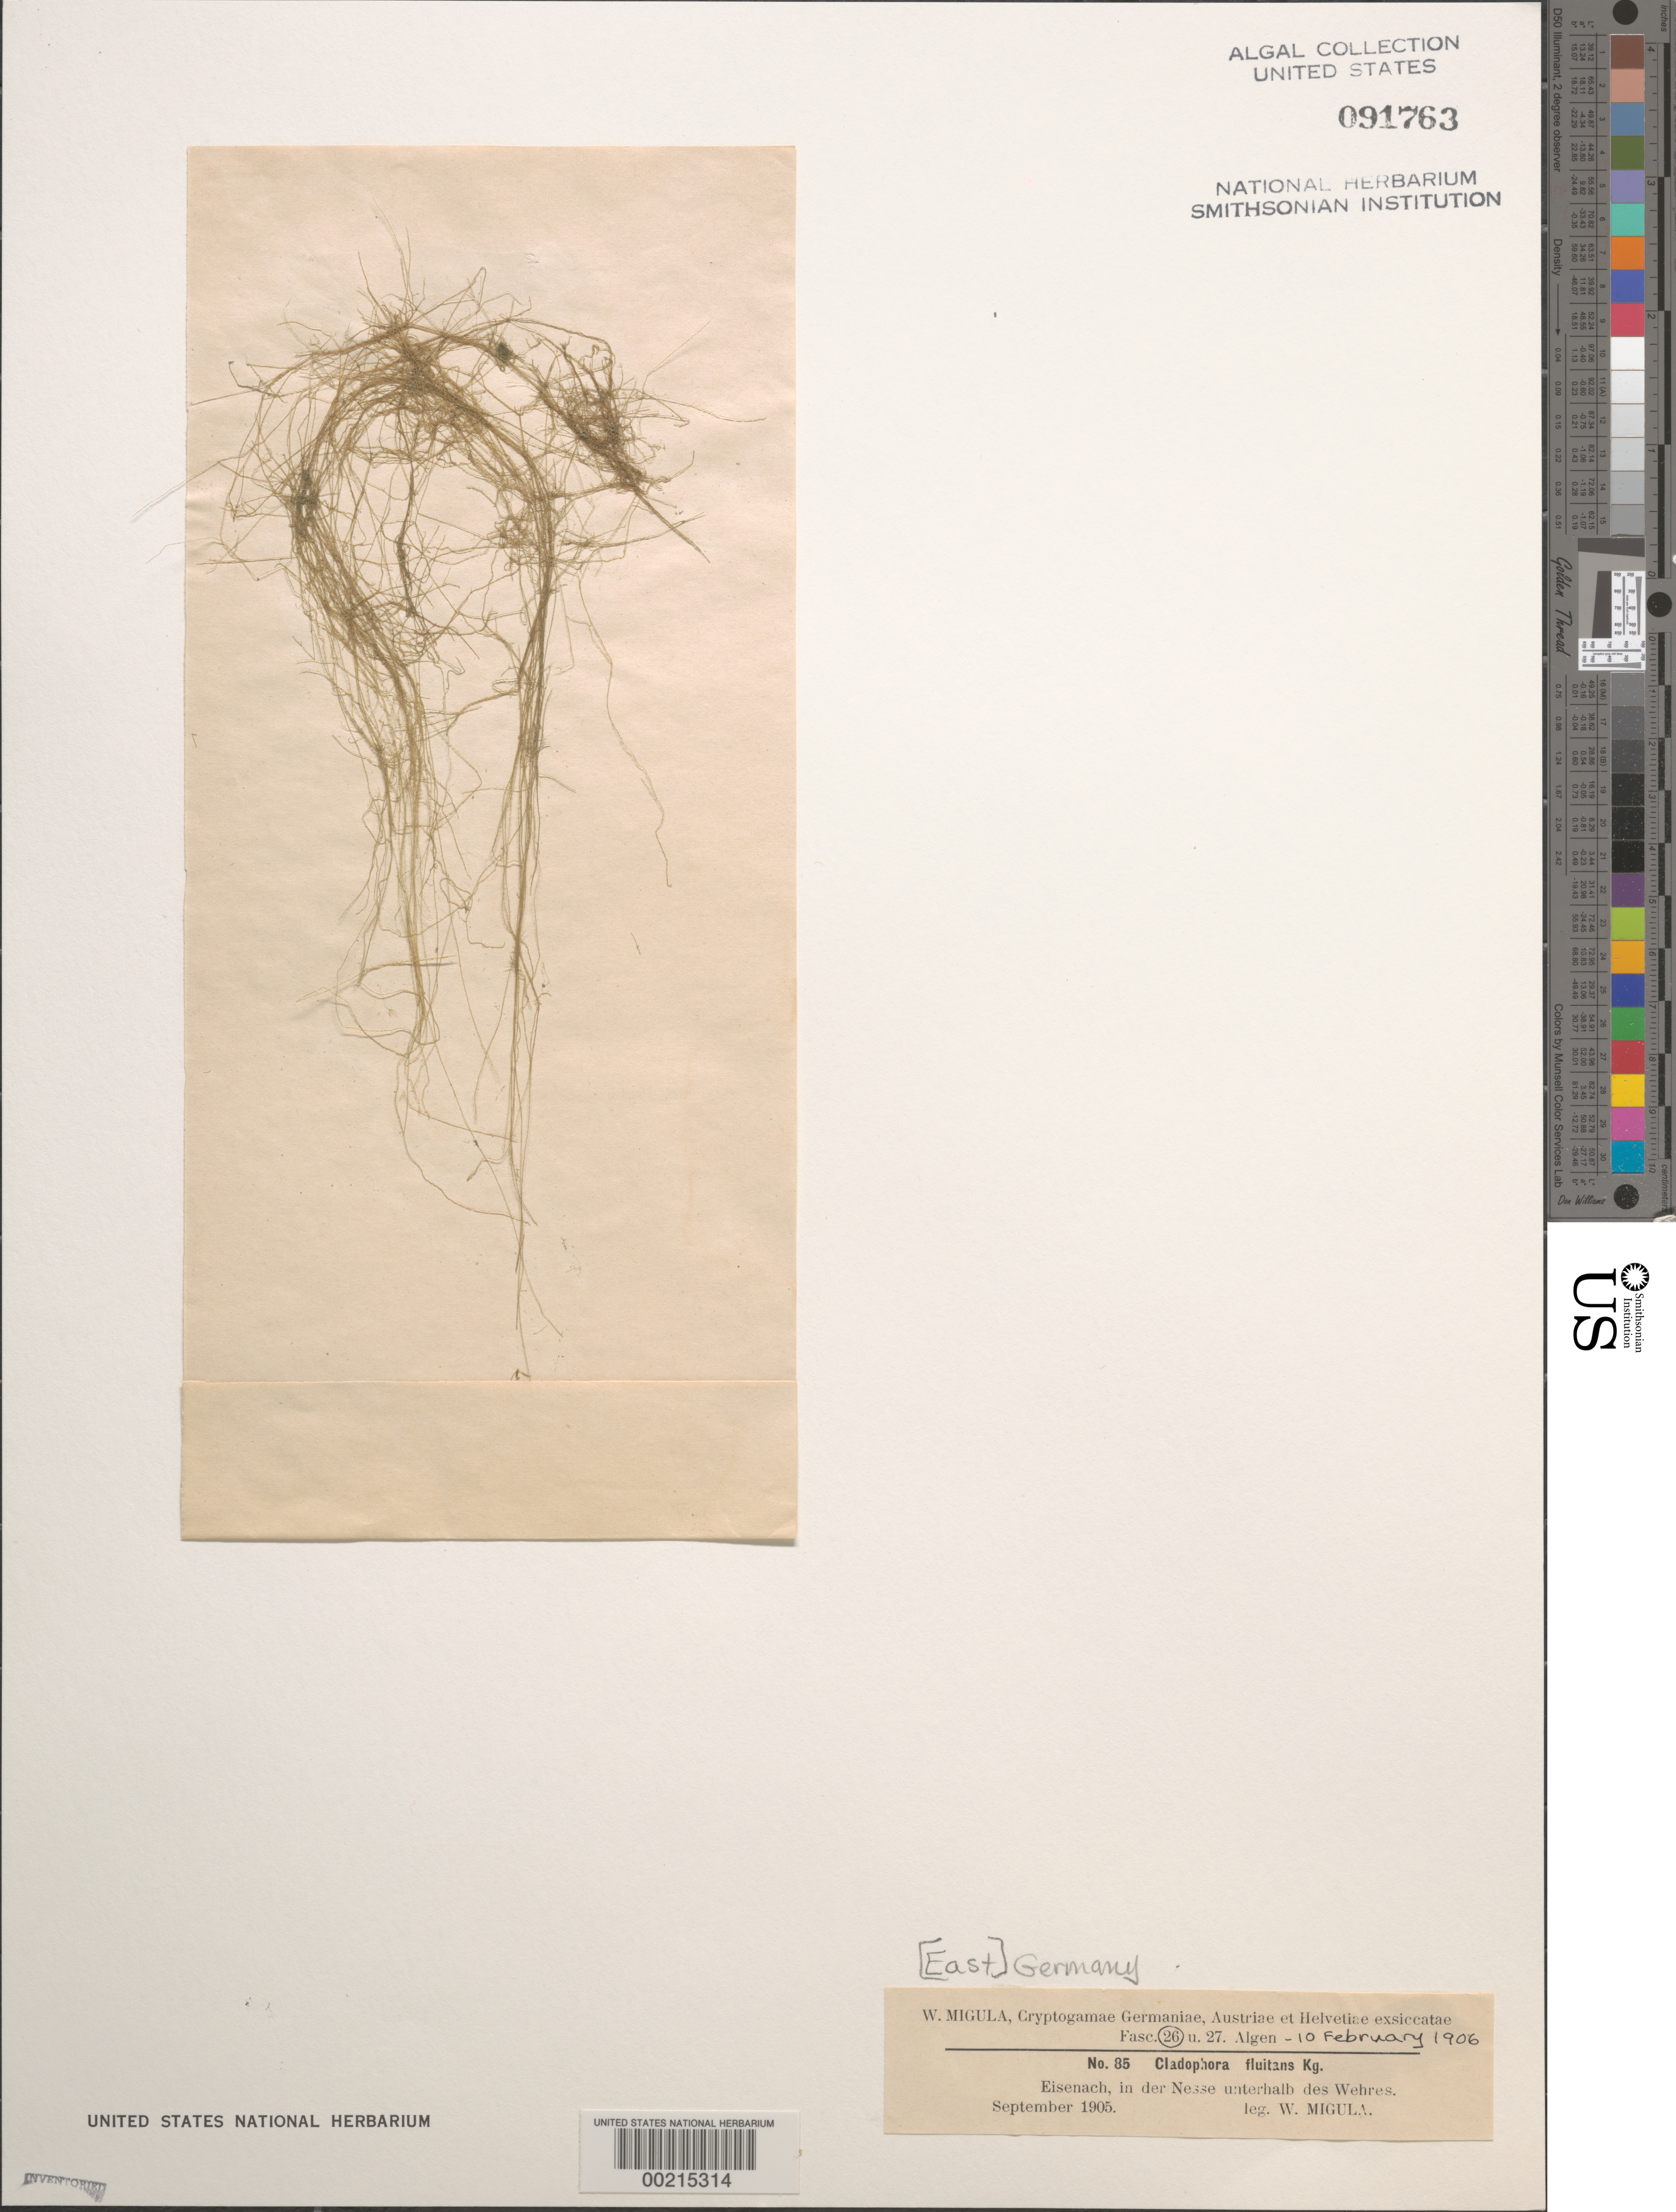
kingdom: Plantae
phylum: Chlorophyta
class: Ulvophyceae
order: Cladophorales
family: Cladophoraceae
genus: Cladophora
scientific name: Cladophora glomerata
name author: (L.) Kütz.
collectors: W. Migula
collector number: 85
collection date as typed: Sep 1905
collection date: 1905-09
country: Germany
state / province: Thuringia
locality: Eisenach. Erfurt District.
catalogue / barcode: US 91763